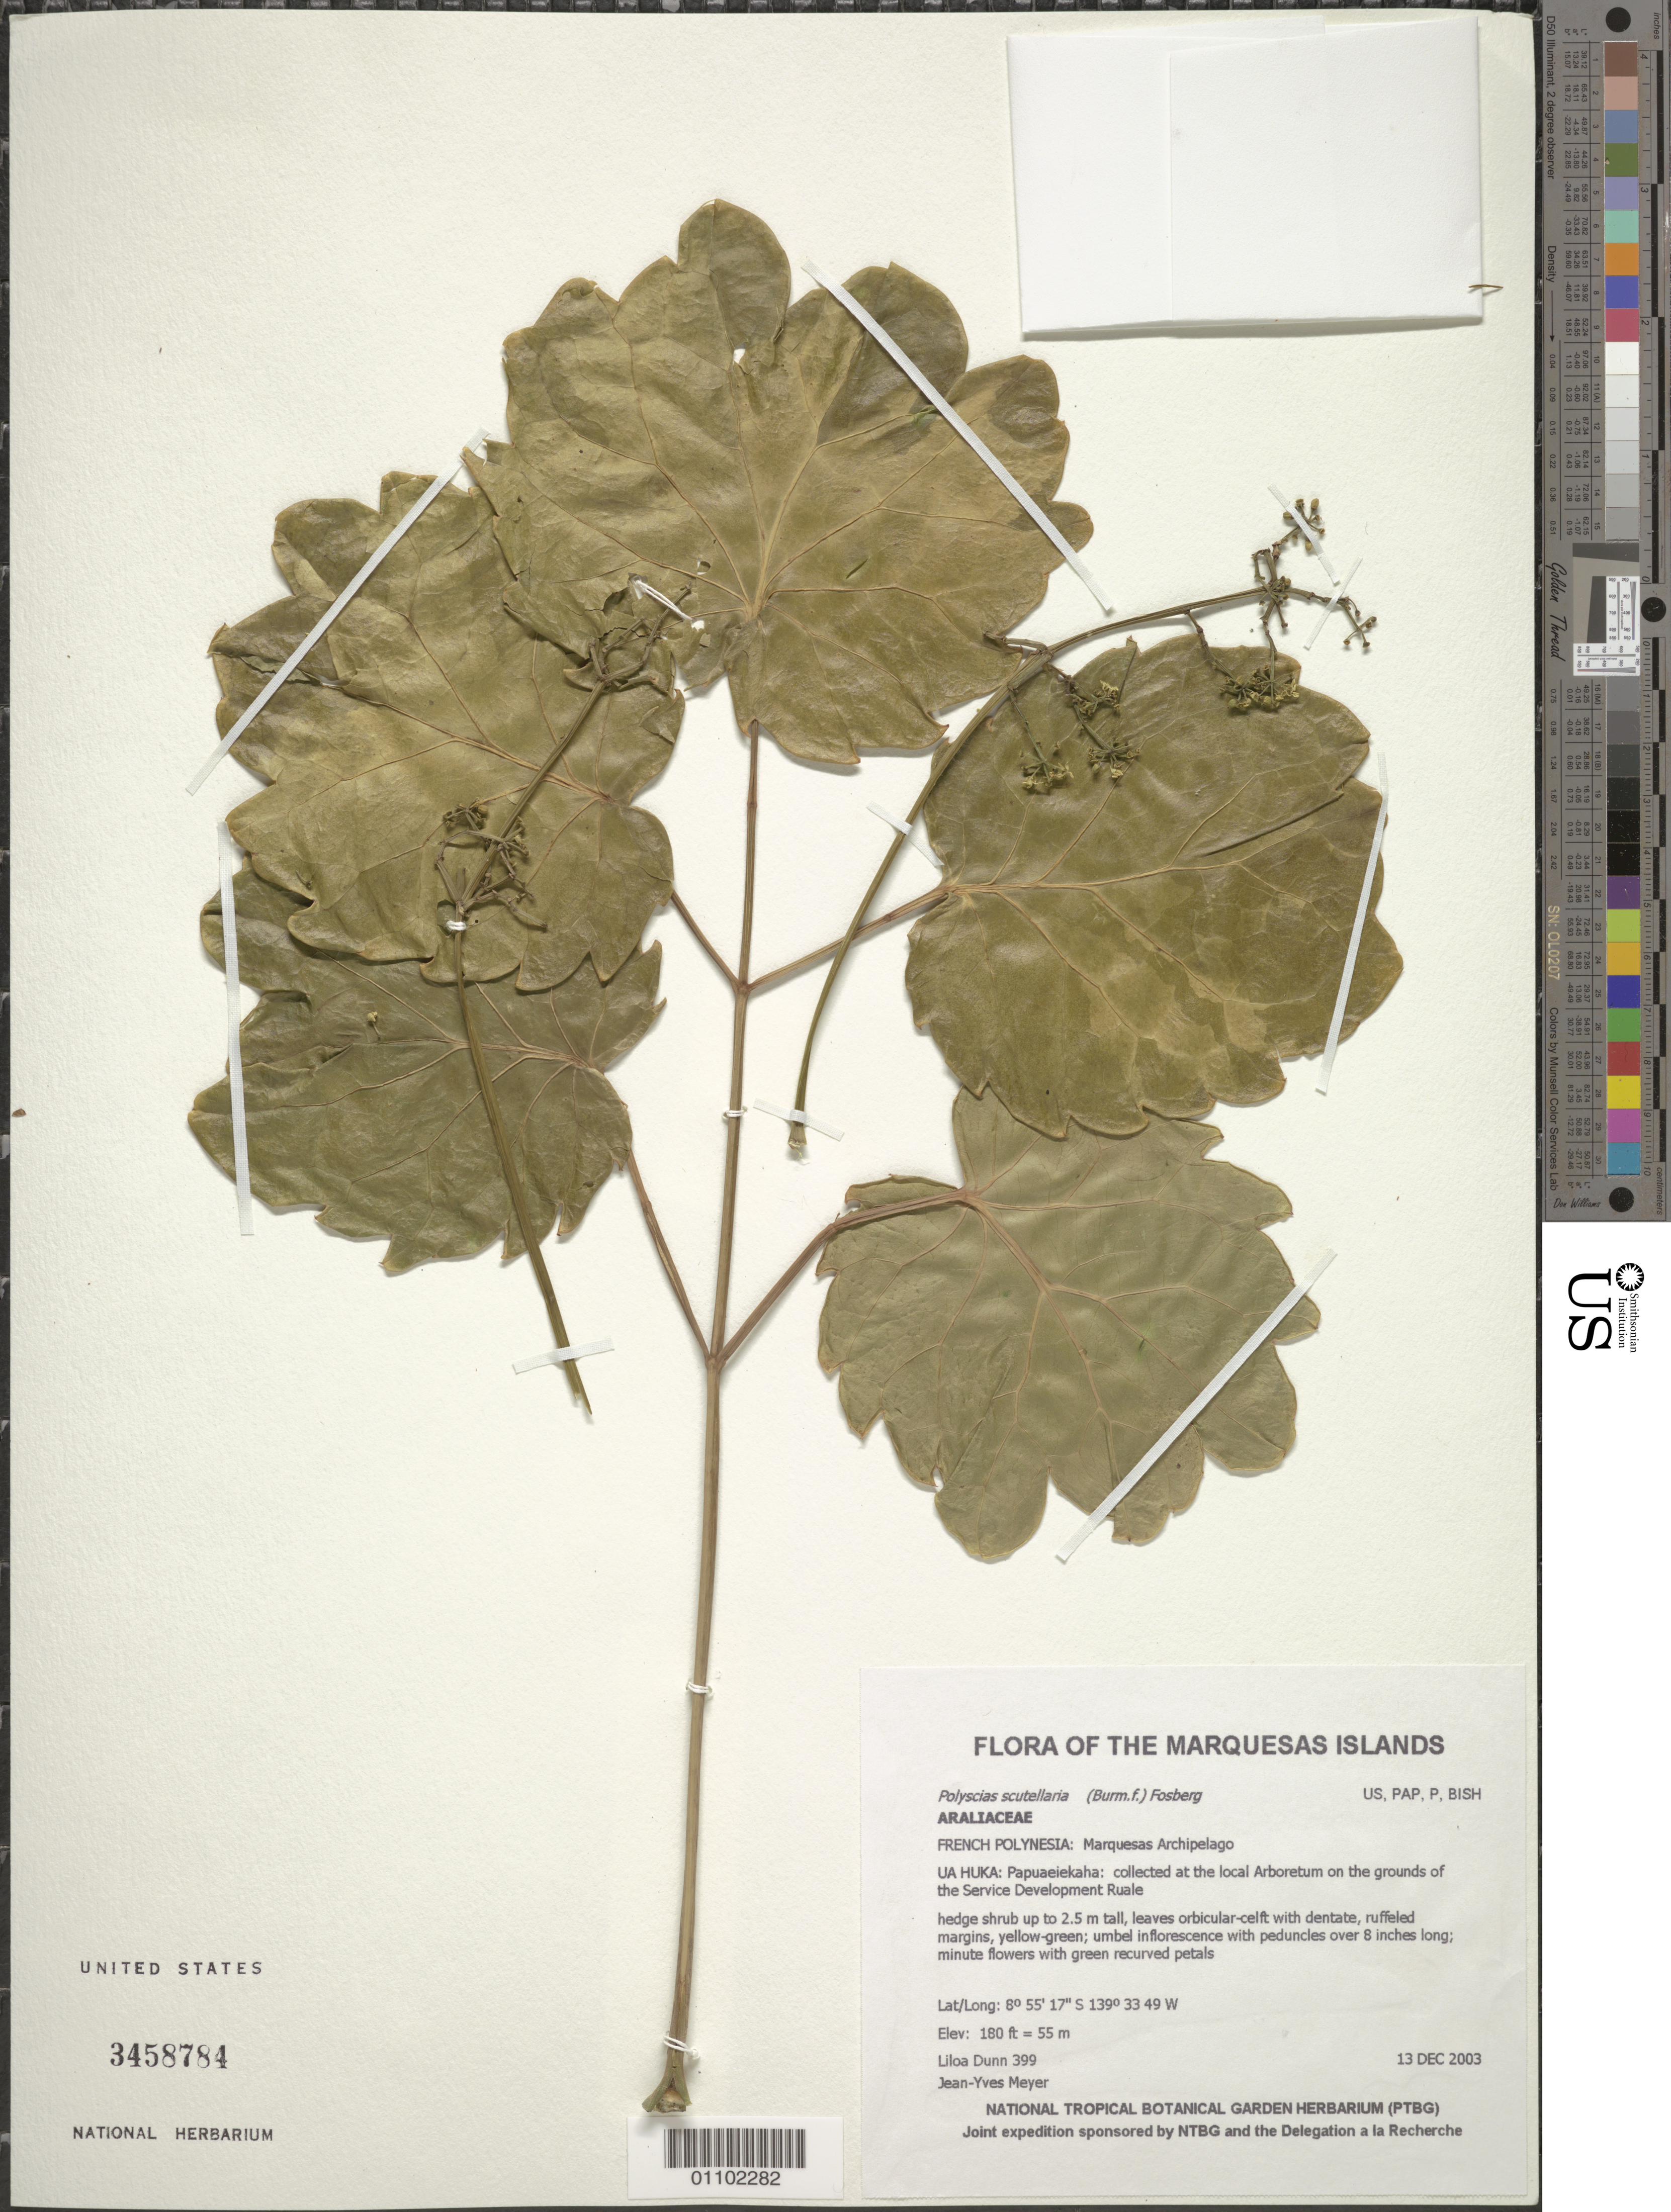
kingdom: Plantae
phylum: Tracheophyta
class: Magnoliopsida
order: Apiales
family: Araliaceae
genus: Polyscias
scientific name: Polyscias scutellaria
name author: (Burm. f.) Fosberg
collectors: L. Dunn & J.-Y. Meyer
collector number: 399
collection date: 2003-12-13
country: French Polynesia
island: Ua Huka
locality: Papuaeiekaha: collected at the local Arboretum on the grounds of the Service Development Ruale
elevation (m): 55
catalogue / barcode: US 3458784